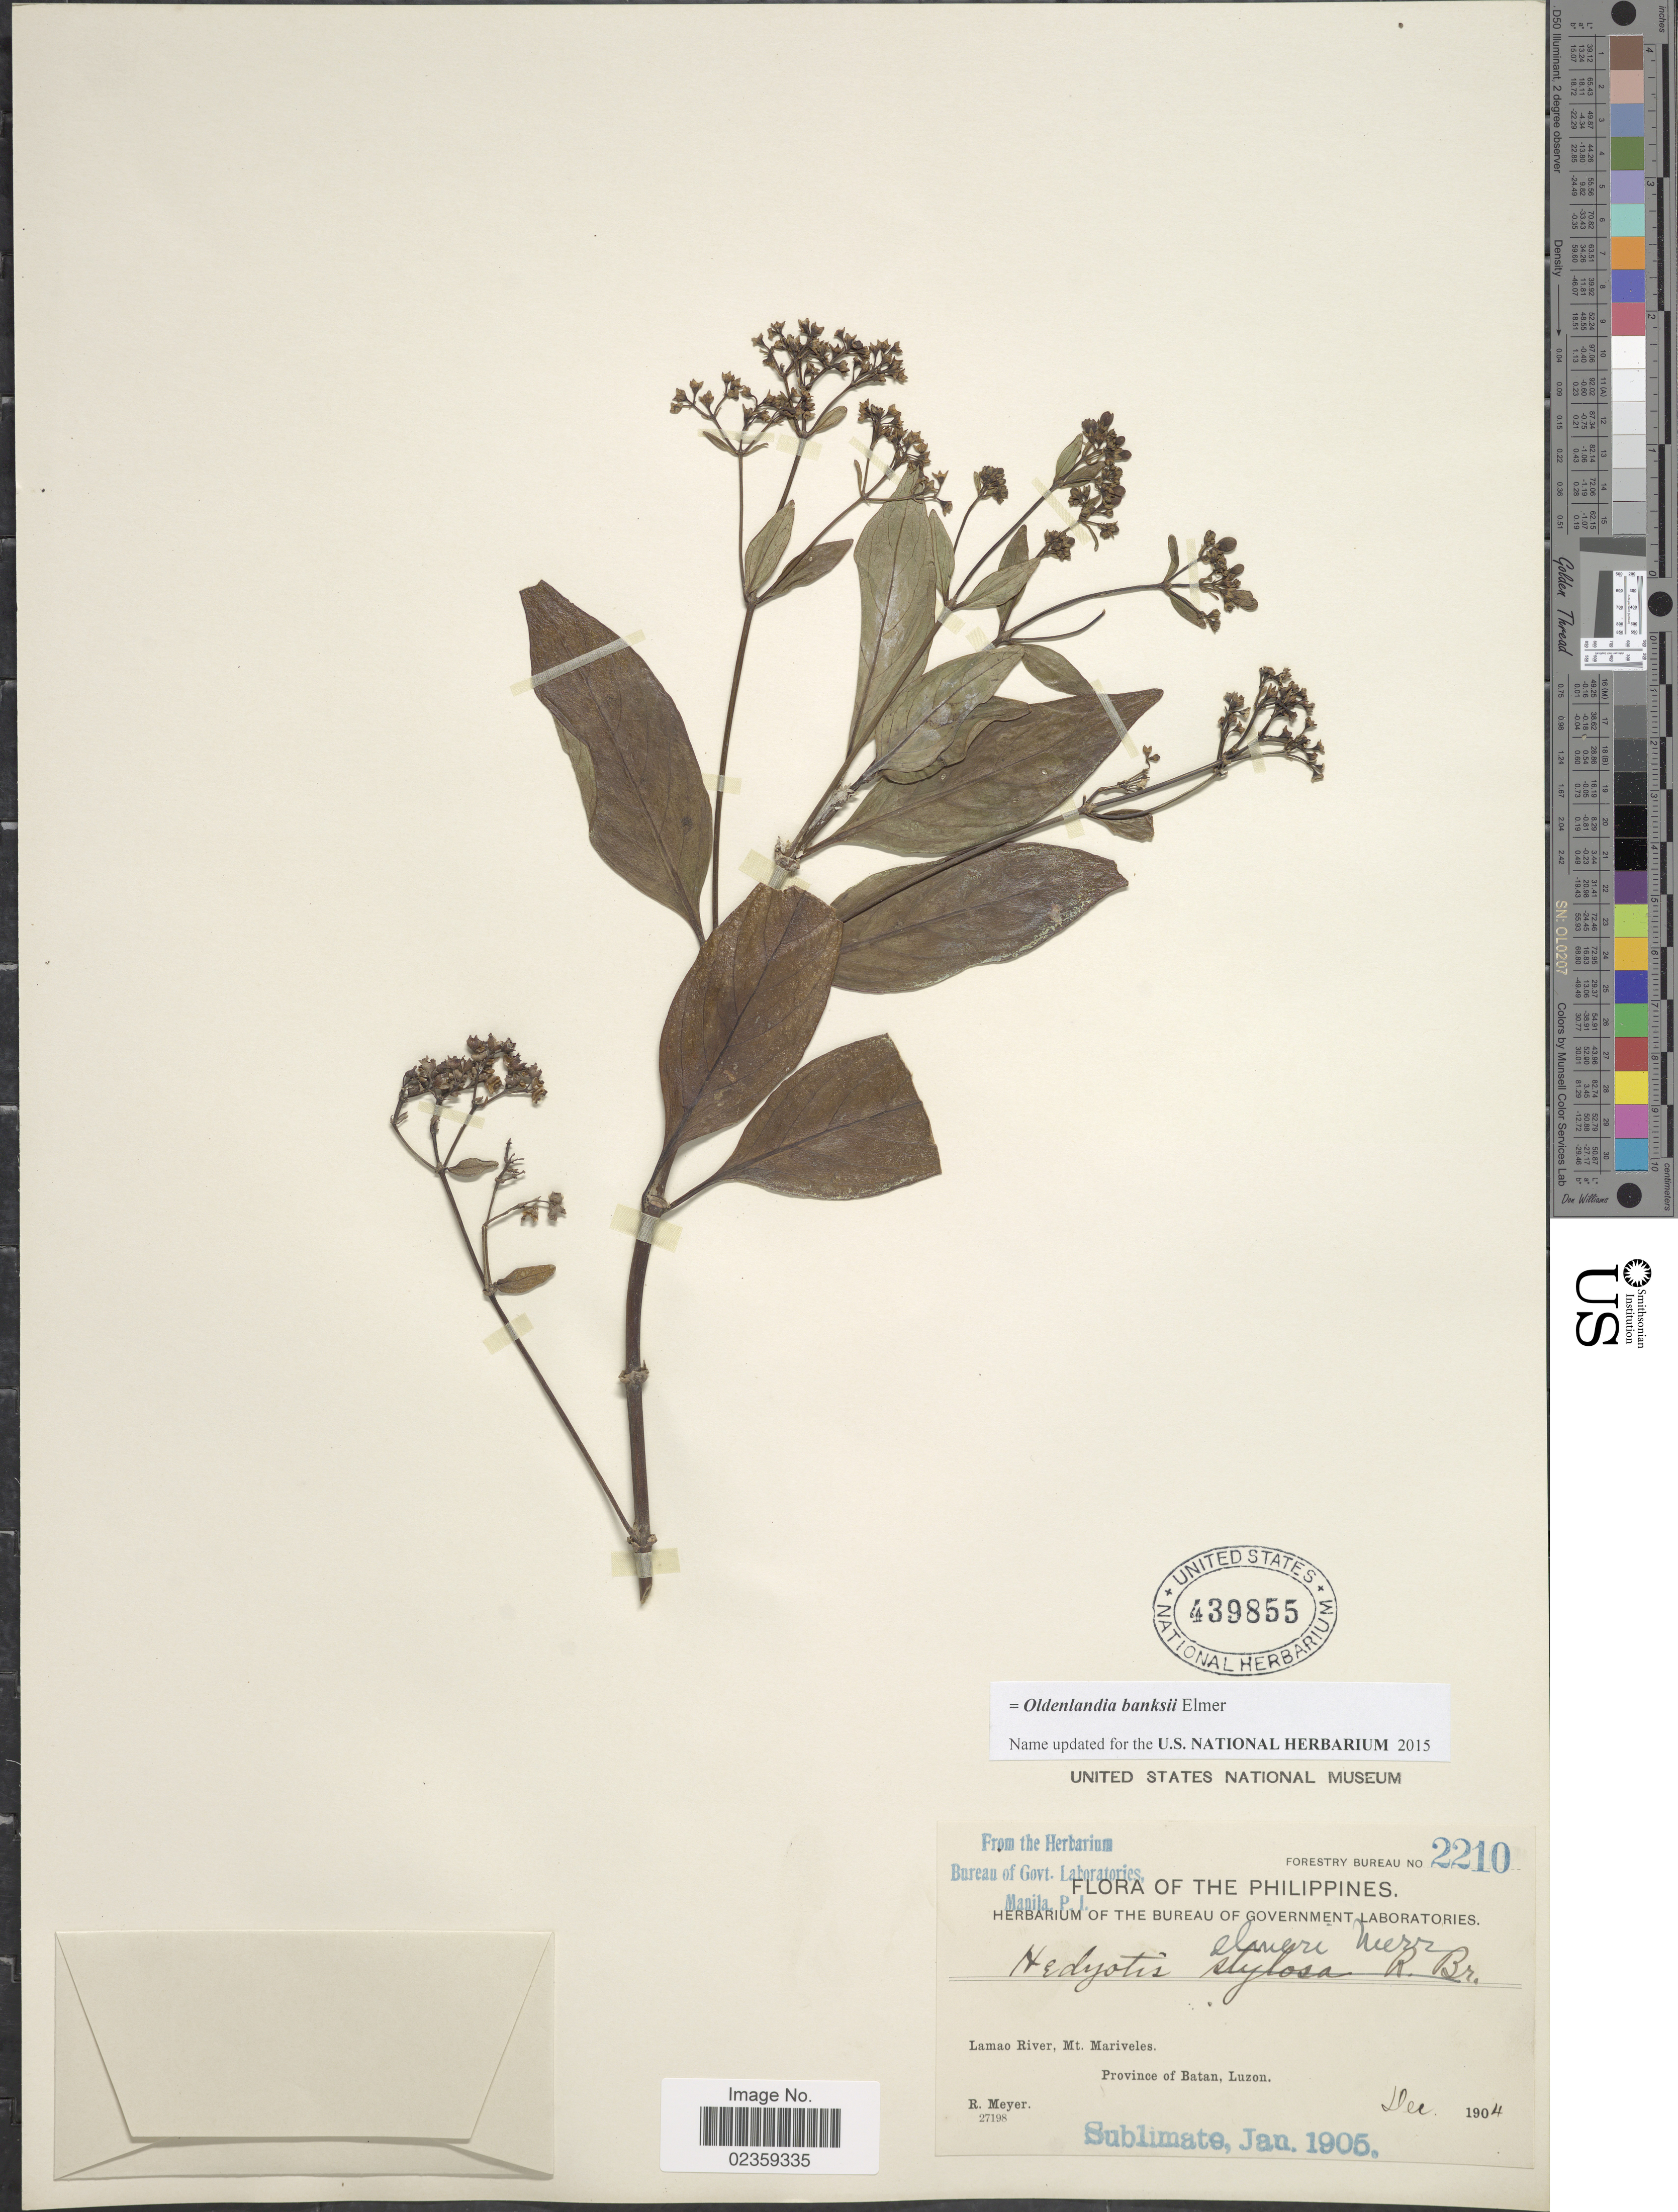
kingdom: Plantae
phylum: Tracheophyta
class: Magnoliopsida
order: Gentianales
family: Rubiaceae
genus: Oldenlandia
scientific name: Oldenlandia banksii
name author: Elmer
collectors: R. Meyer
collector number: Forestry Bureau 2210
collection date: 1904-12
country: Philippines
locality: Lamao River, Mt. Mariveles. Province of Batan, Luzon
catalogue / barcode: US 439855